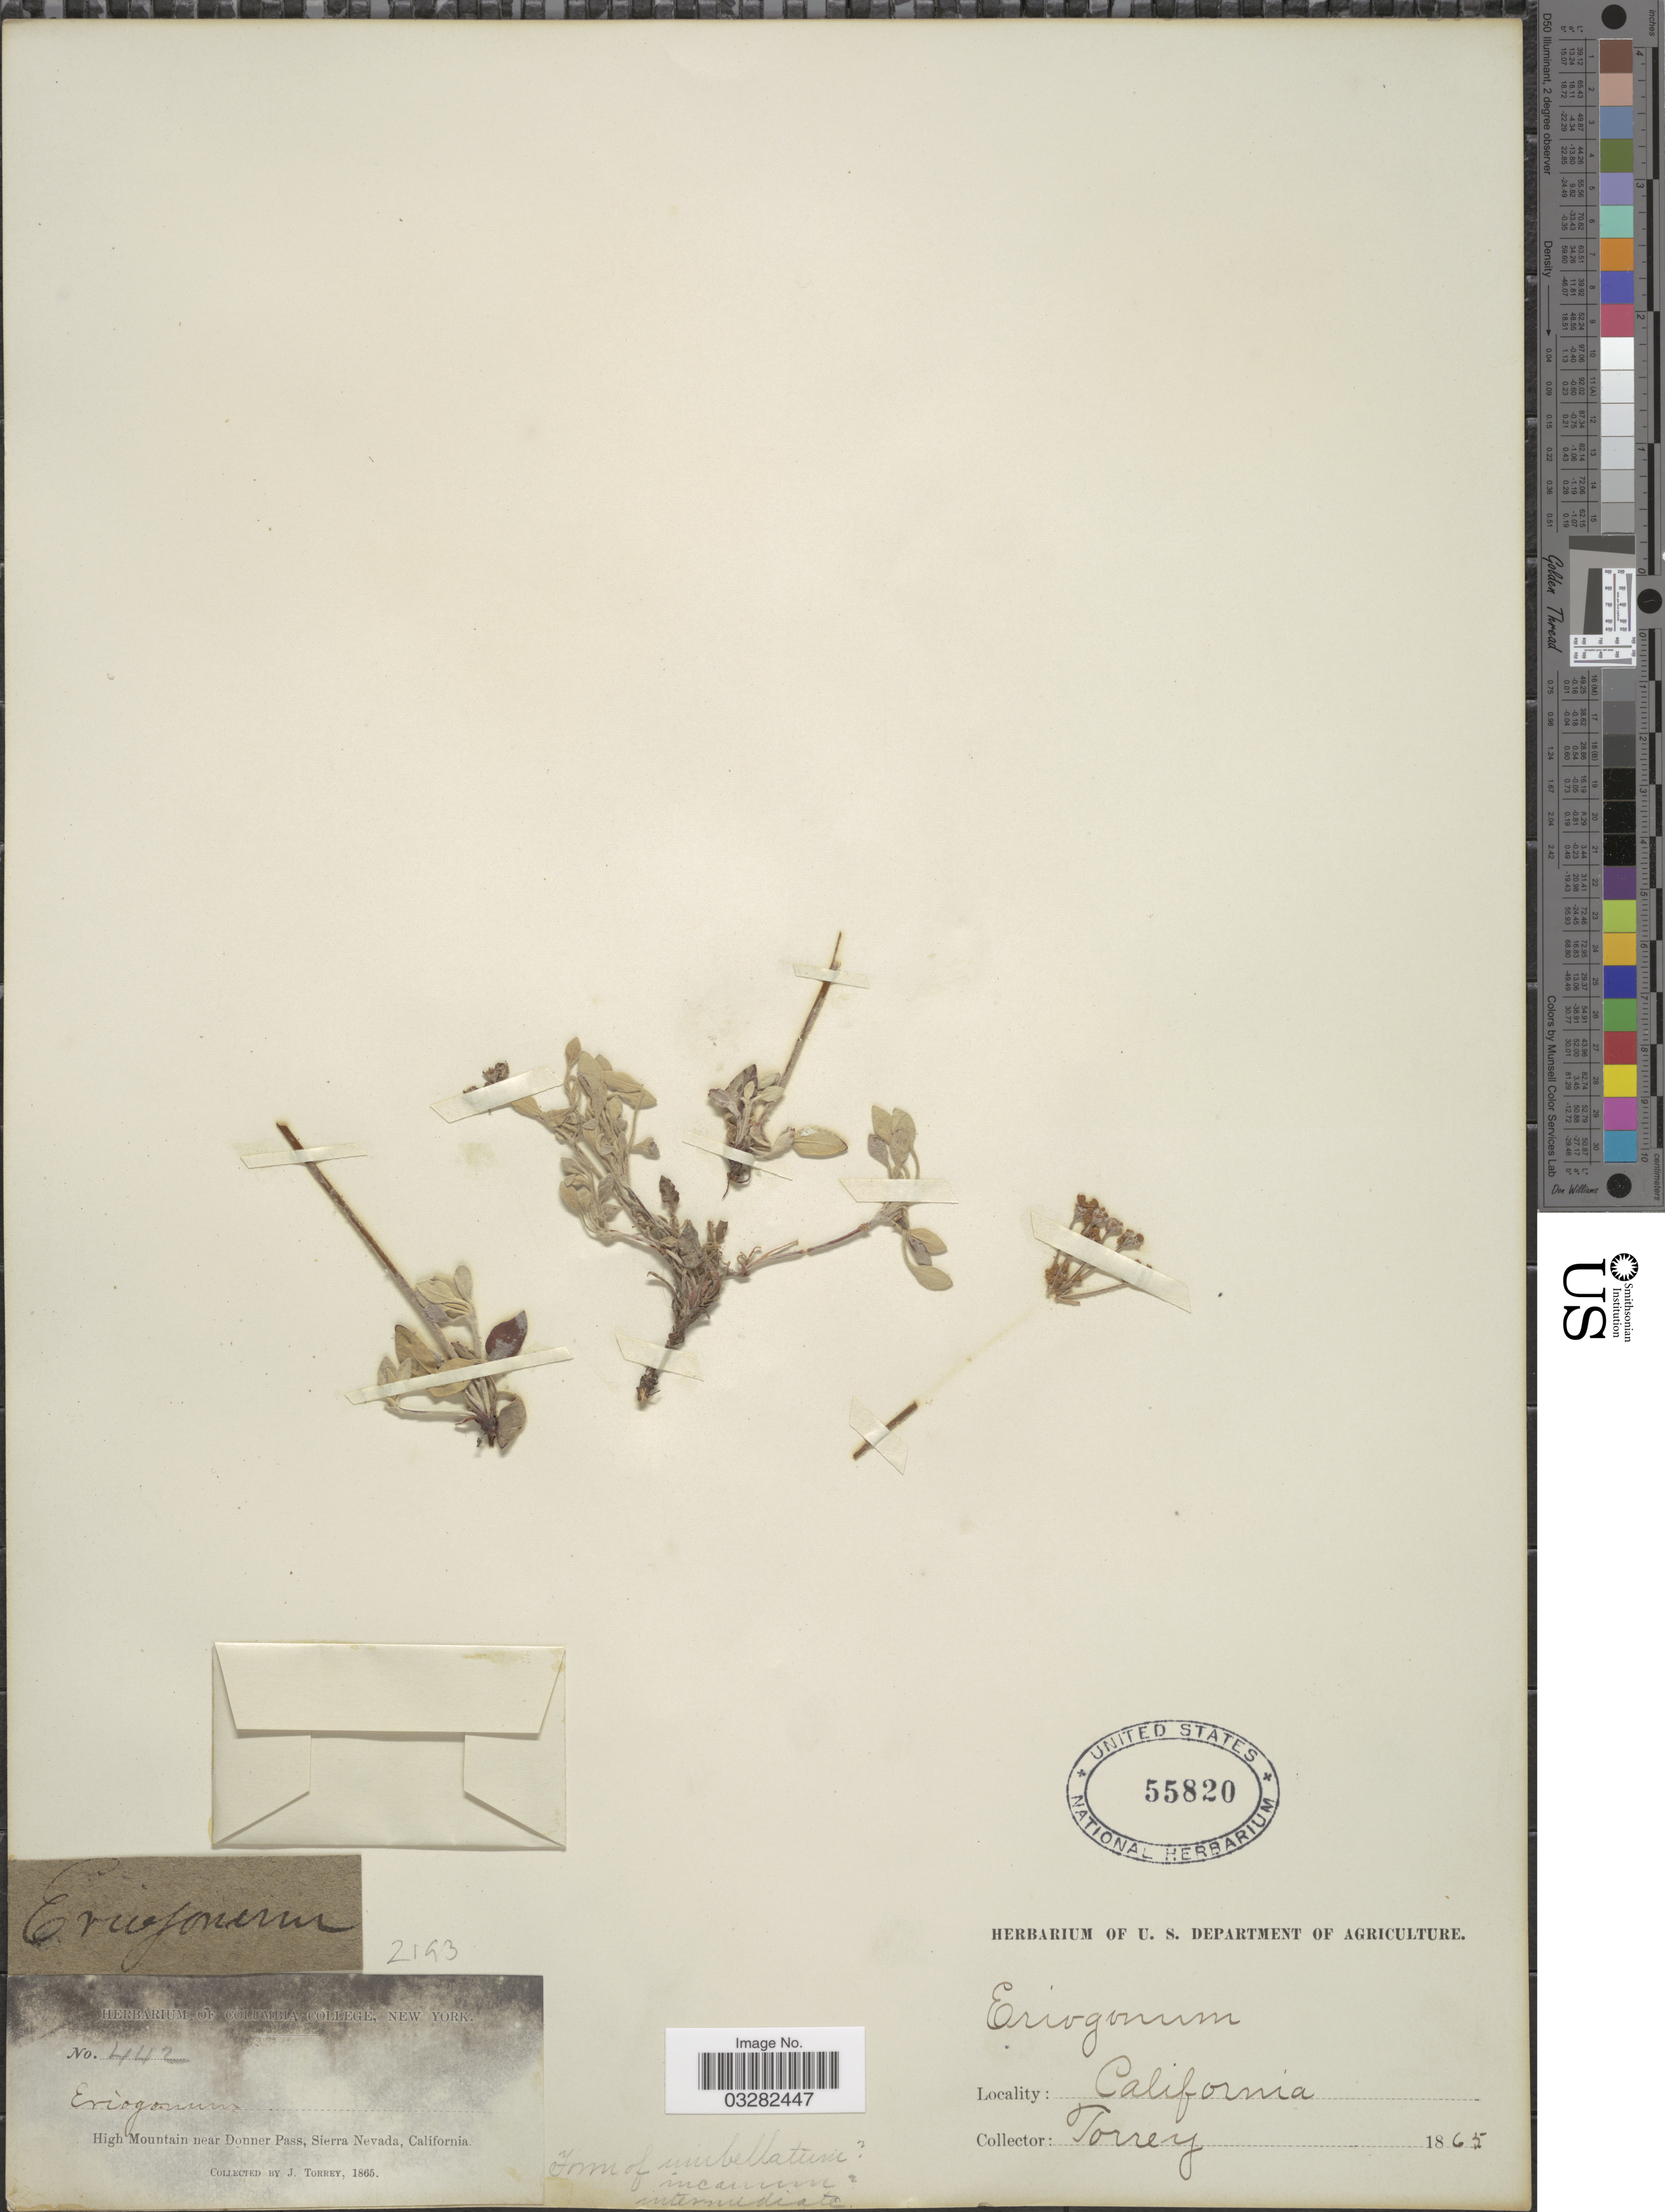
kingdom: Plantae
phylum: Tracheophyta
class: Magnoliopsida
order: Caryophyllales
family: Polygonaceae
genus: Eriogonum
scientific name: Eriogonum sp.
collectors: J. Torrey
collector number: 442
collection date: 1865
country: United States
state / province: California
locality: High Mountain near Donner Pass, Sierra Nevada.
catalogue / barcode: US 55820